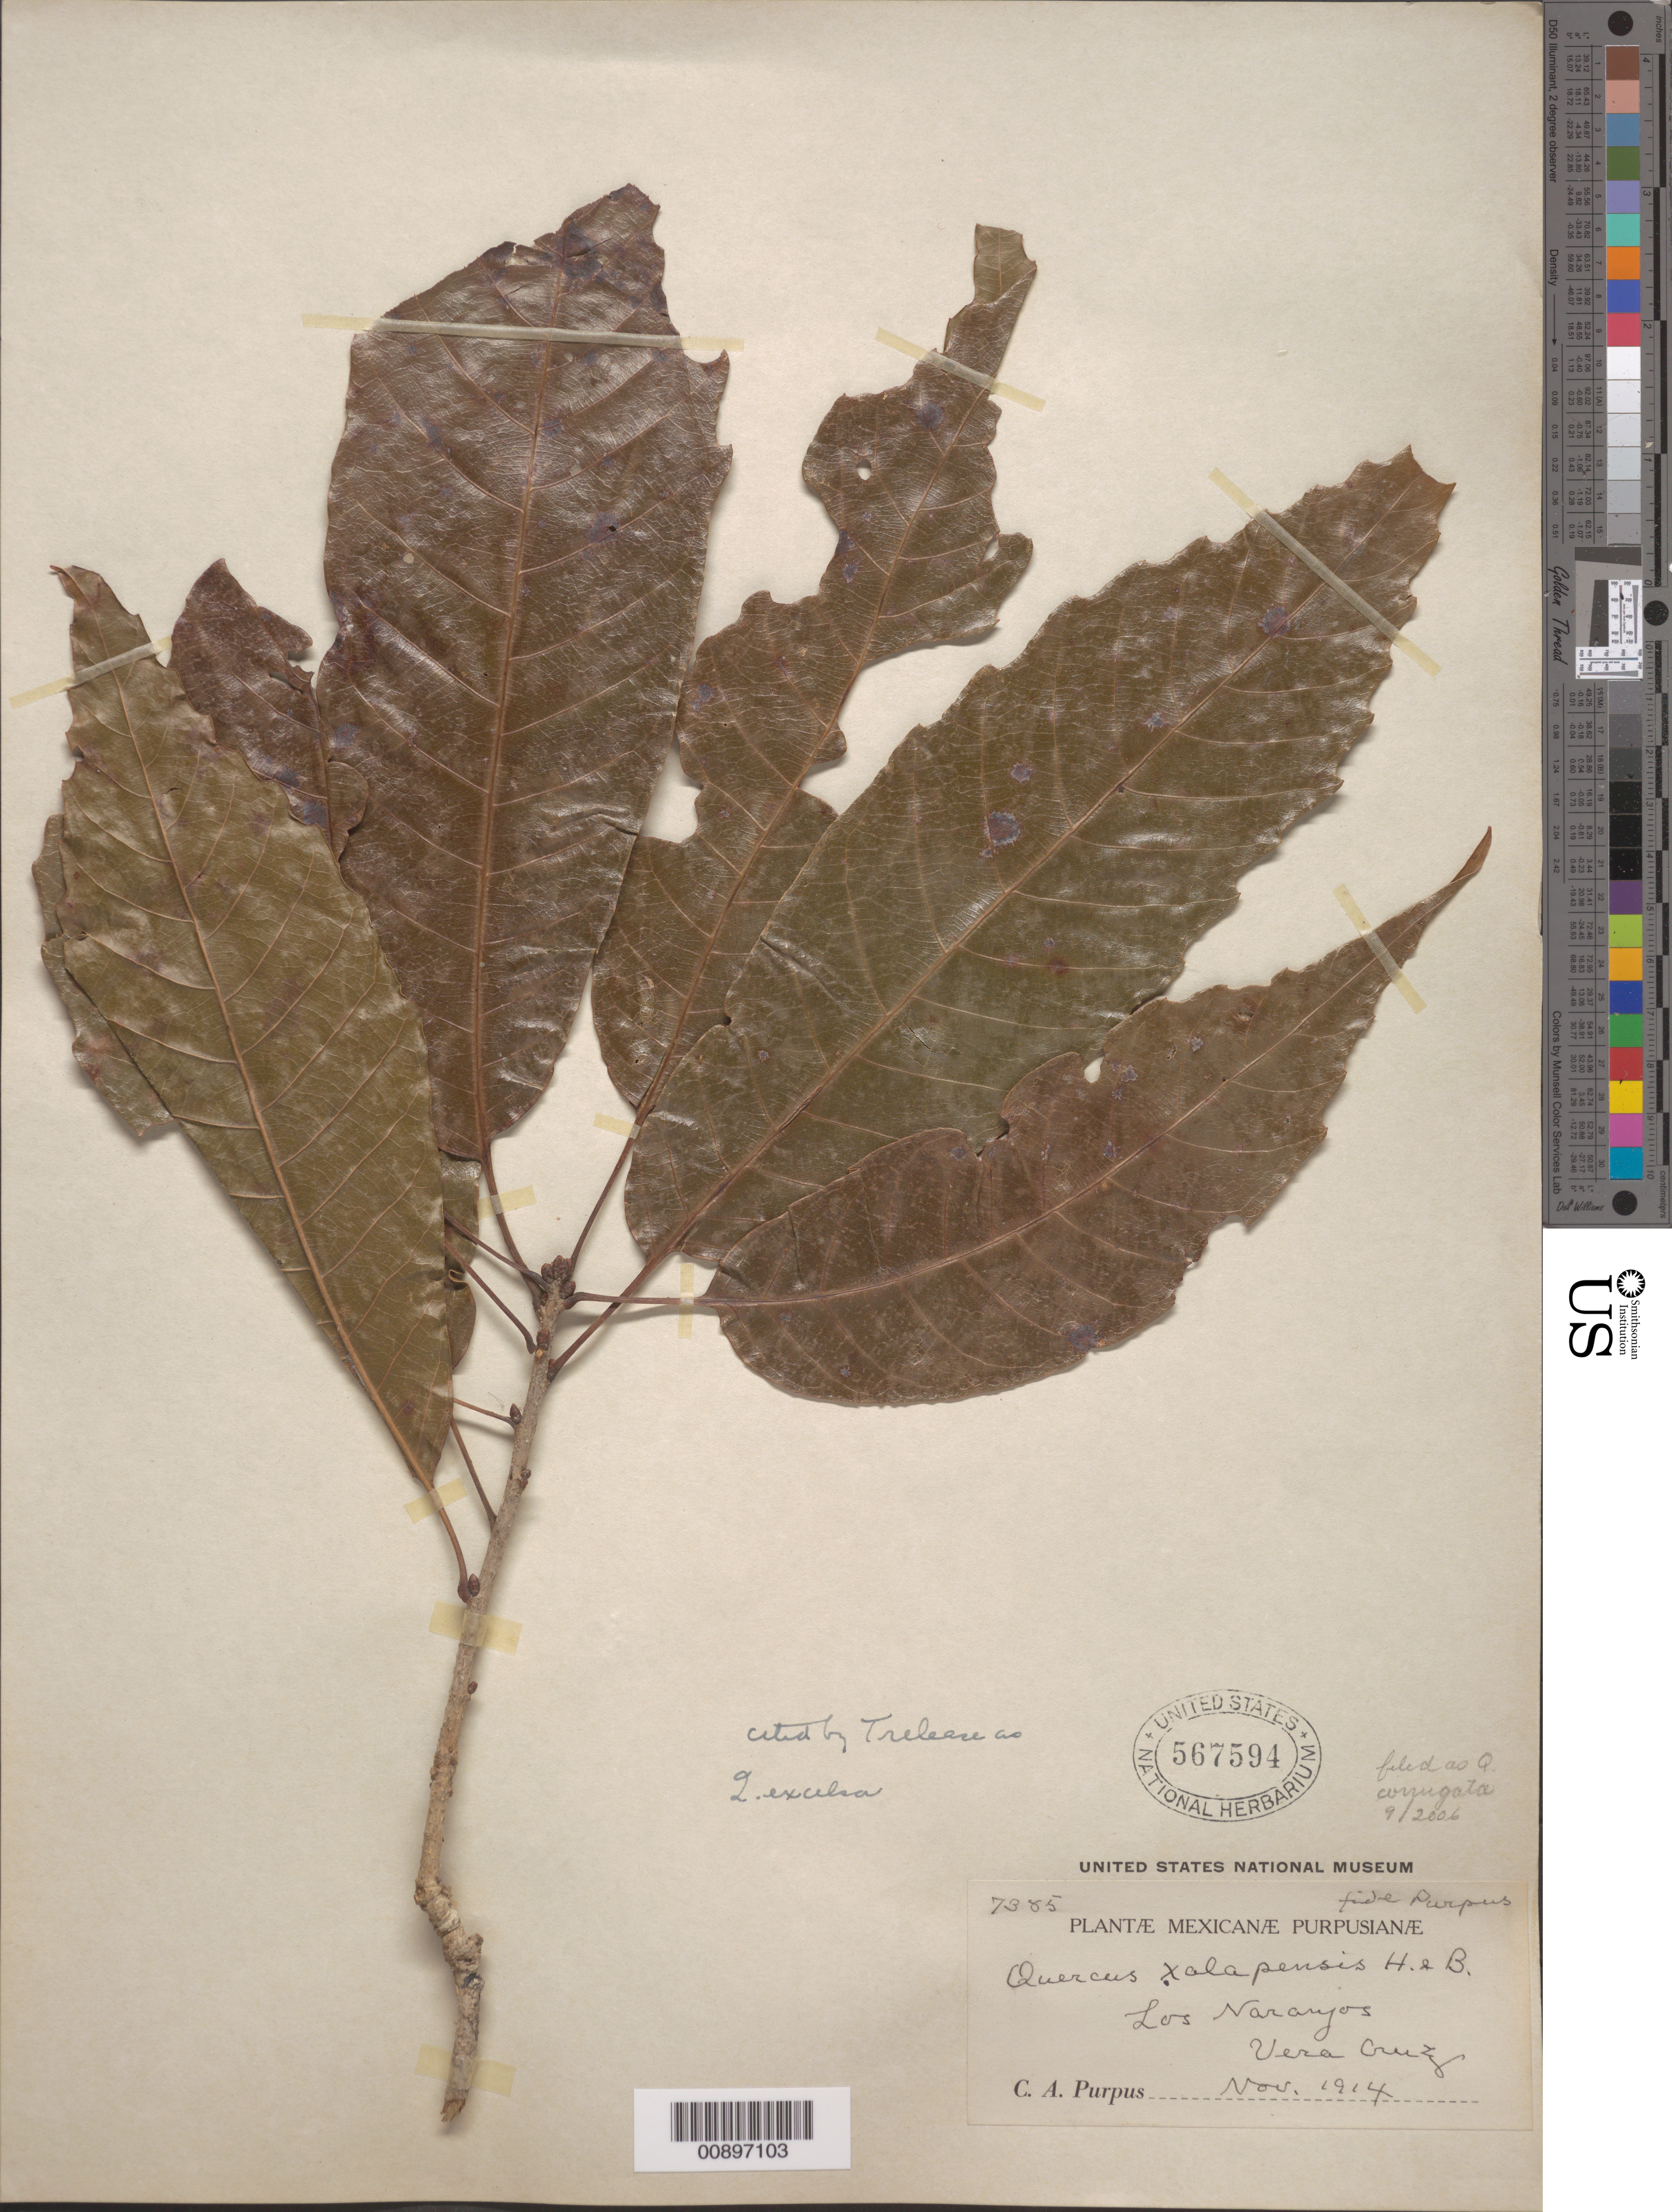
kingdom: Plantae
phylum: Tracheophyta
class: Magnoliopsida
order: Fagales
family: Fagaceae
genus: Quercus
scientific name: Quercus corrugata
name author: Hook.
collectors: C. A. Purpus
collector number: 7385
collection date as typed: Nov 1914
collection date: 1914-11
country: Mexico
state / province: Veracruz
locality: Los Naranjos, Veracruz.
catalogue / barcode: US 567594